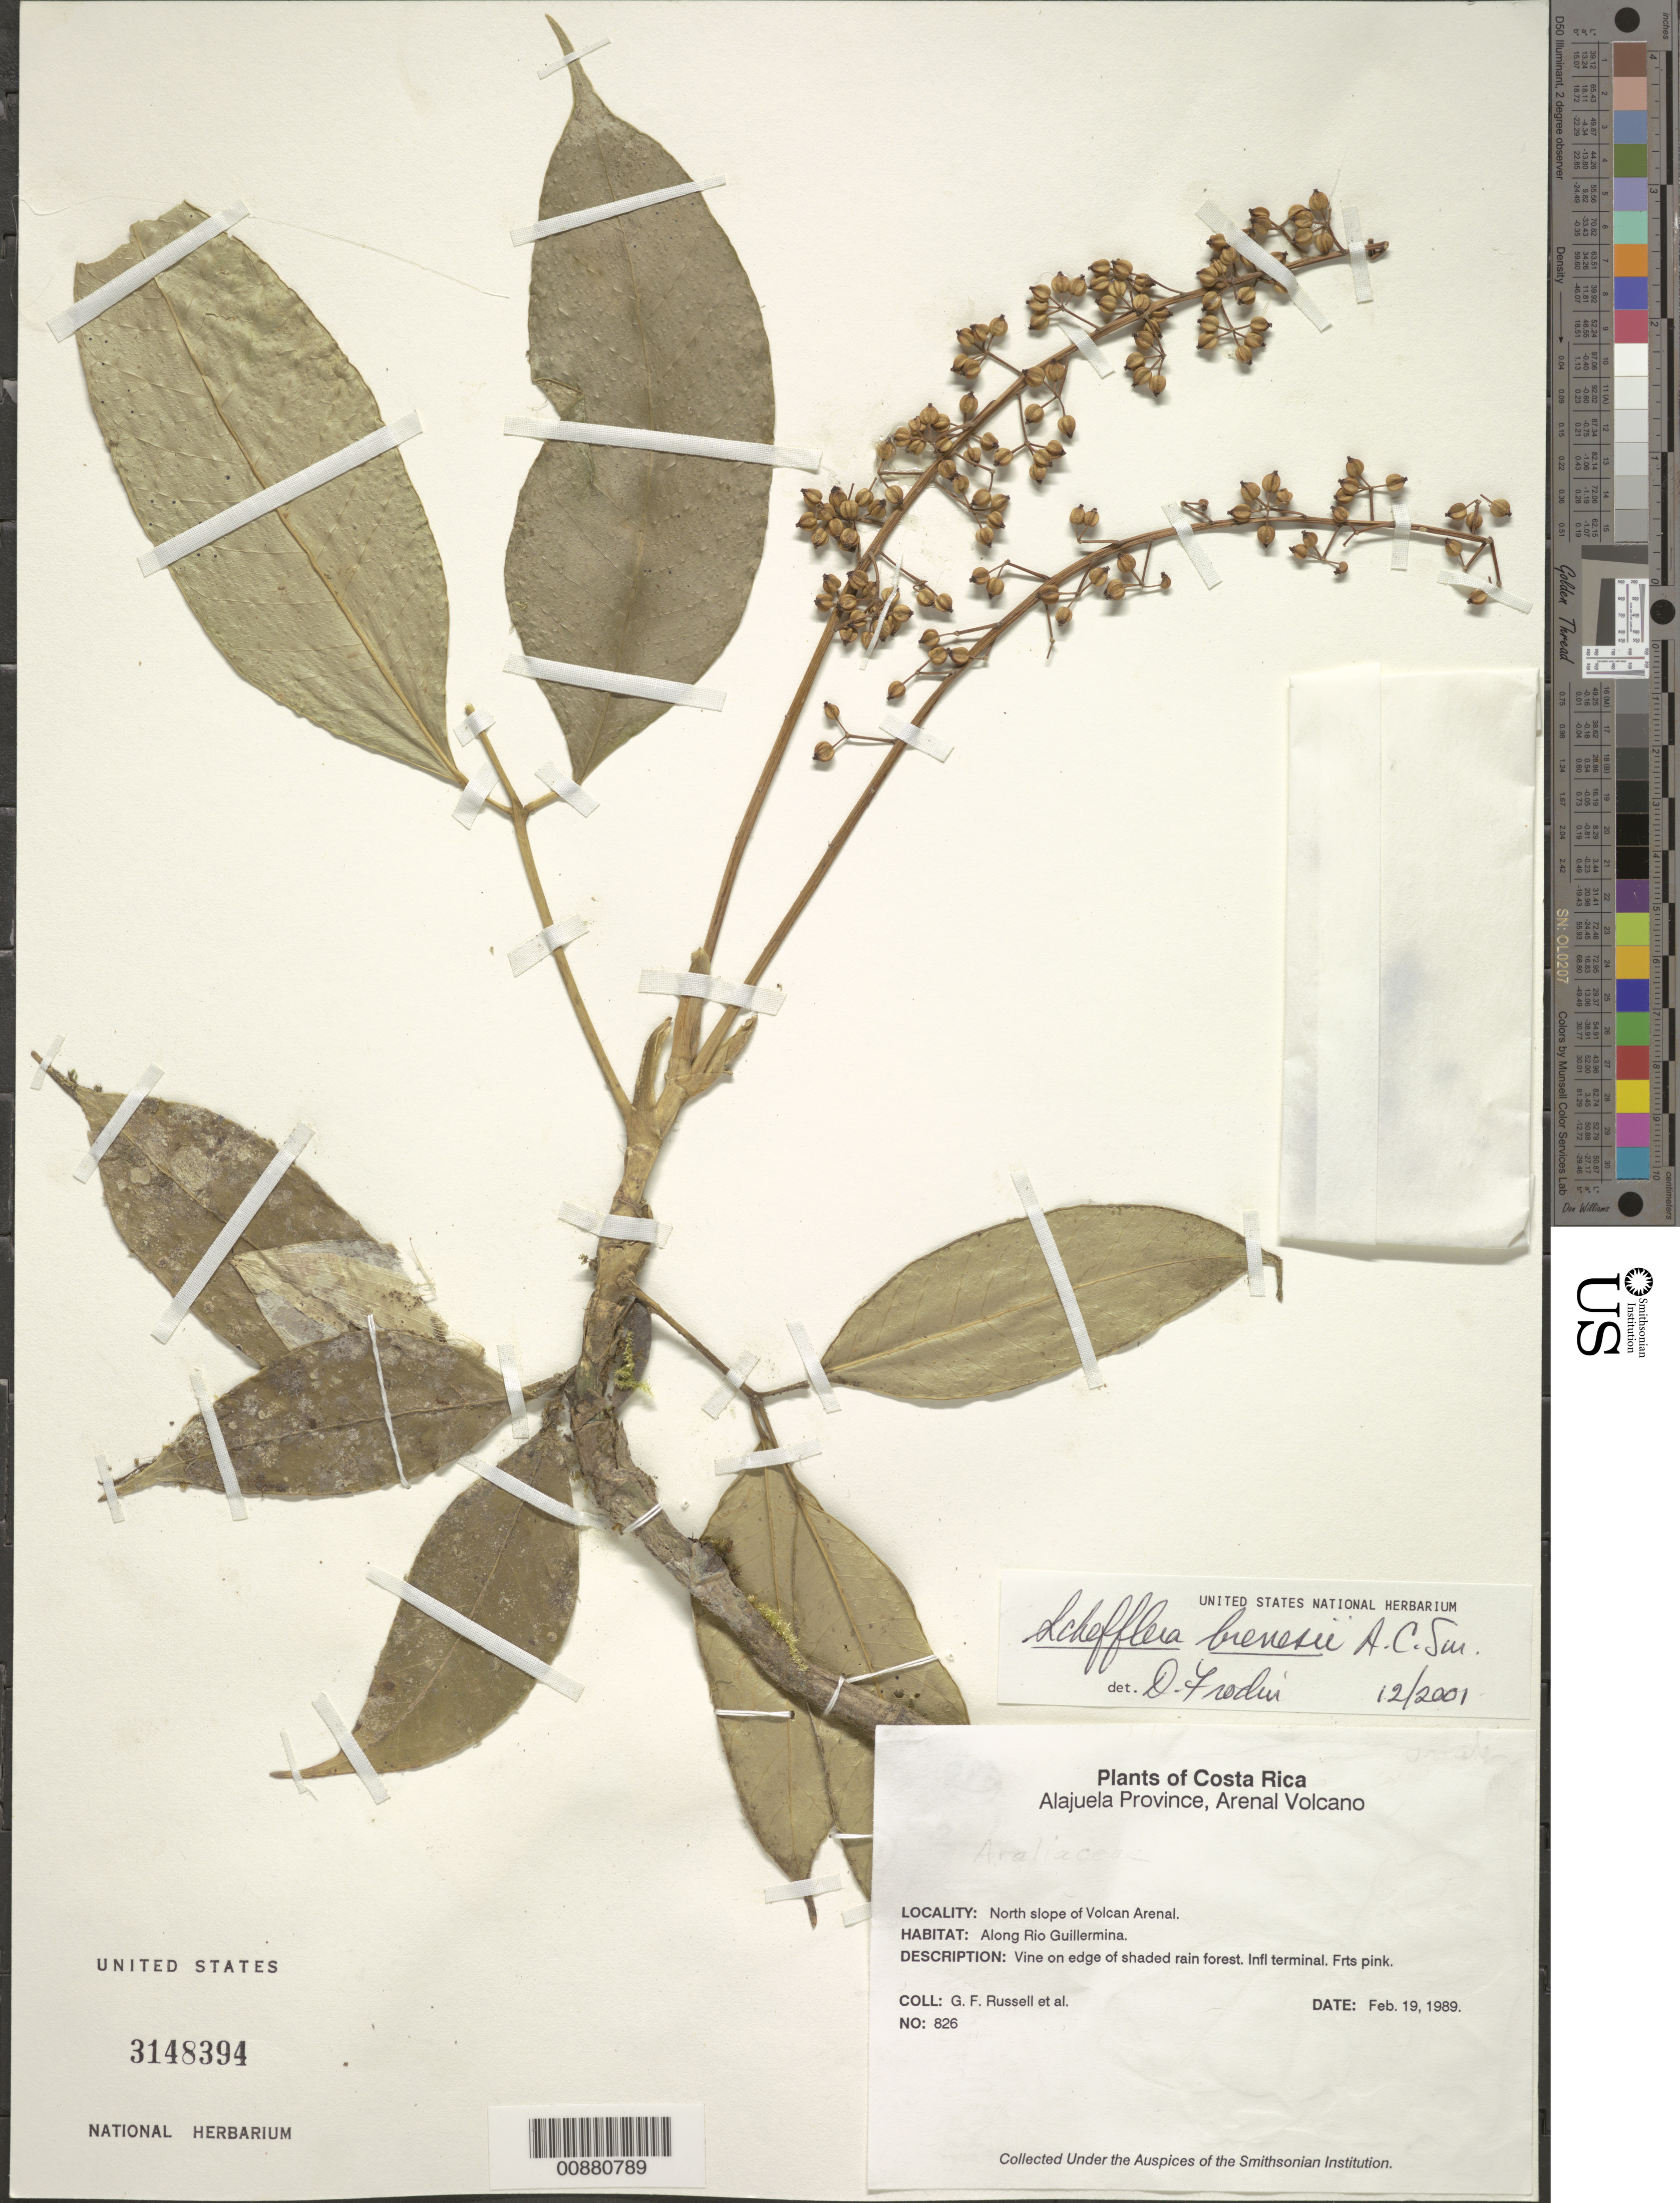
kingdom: Plantae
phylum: Tracheophyta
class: Magnoliopsida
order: Apiales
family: Araliaceae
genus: Schefflera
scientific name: Schefflera brenesii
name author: A.C. Sm.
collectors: G. Russell & et al.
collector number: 826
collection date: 1989-02-19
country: Costa Rica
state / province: Alajuela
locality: Arenal Volcano, North slope of Volcan Arenal, Along Rio Guillermina.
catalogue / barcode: US 3148394